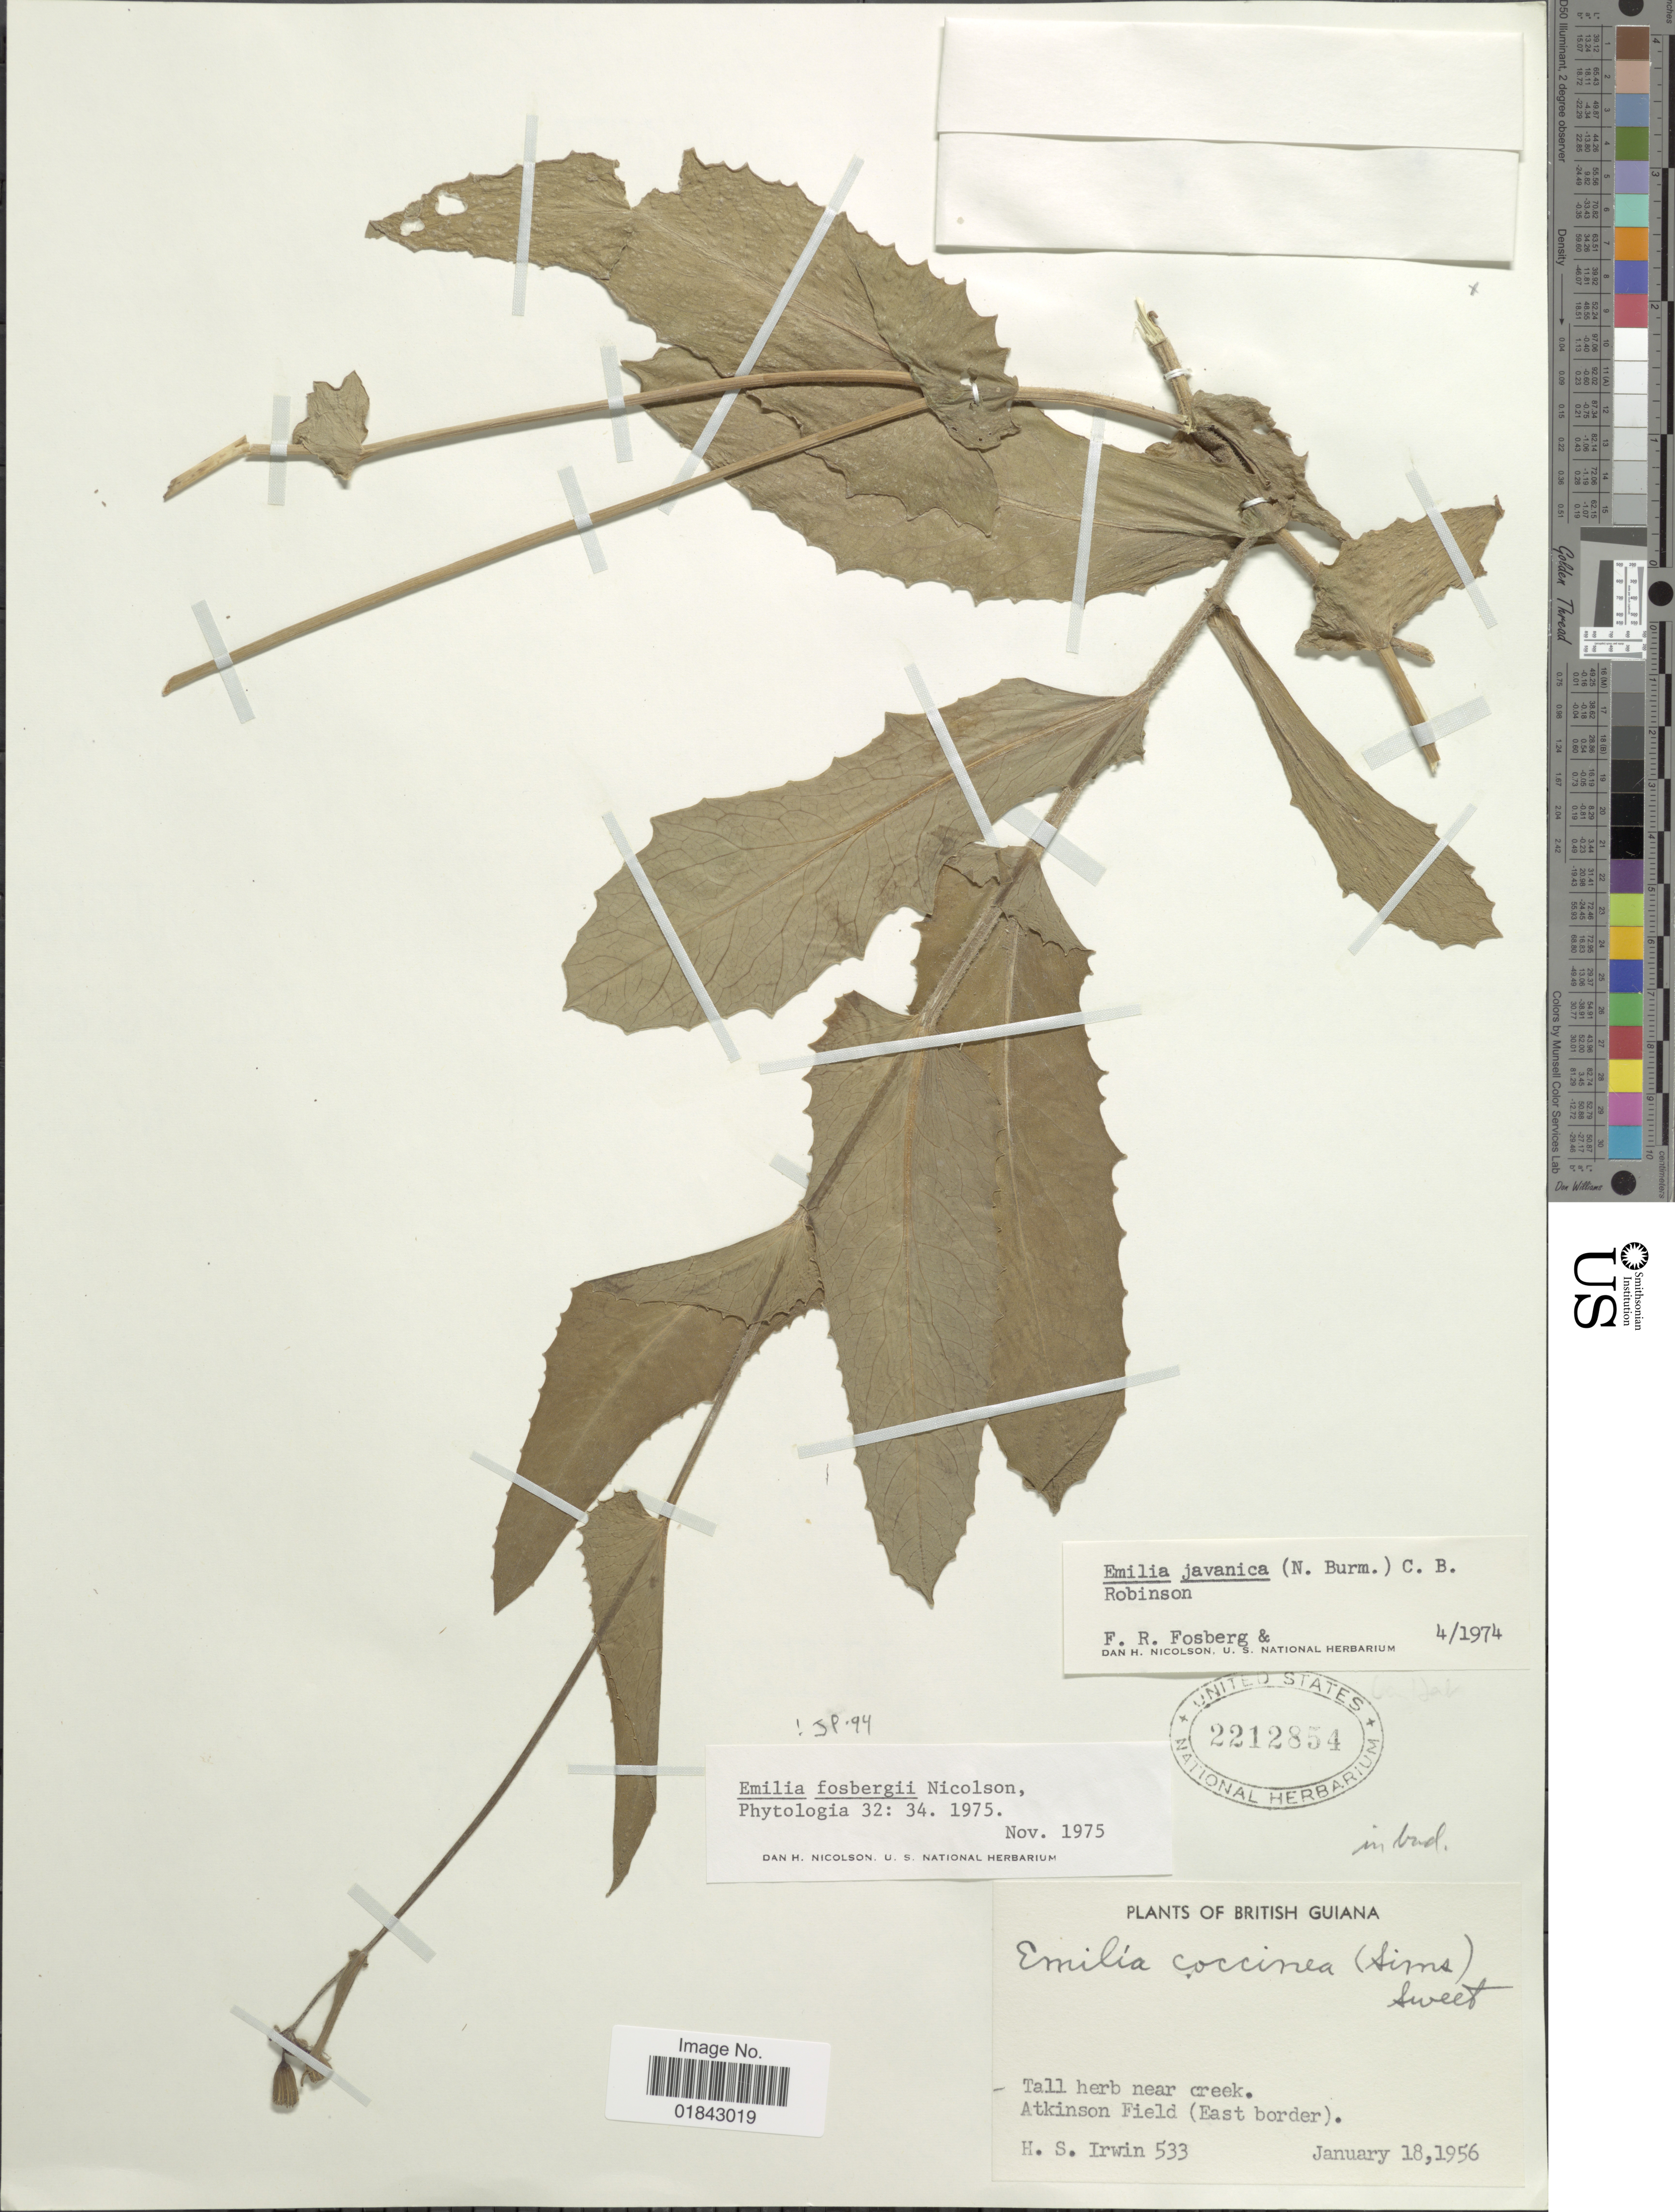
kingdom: Plantae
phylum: Tracheophyta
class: Magnoliopsida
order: Asterales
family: Asteraceae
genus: Emilia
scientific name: Emilia fosbergii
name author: Nicolson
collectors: H. Irwin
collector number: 533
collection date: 1956-06-18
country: Guyana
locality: Tall herb near creek, Atkinson Field (East border)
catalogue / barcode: US 212854